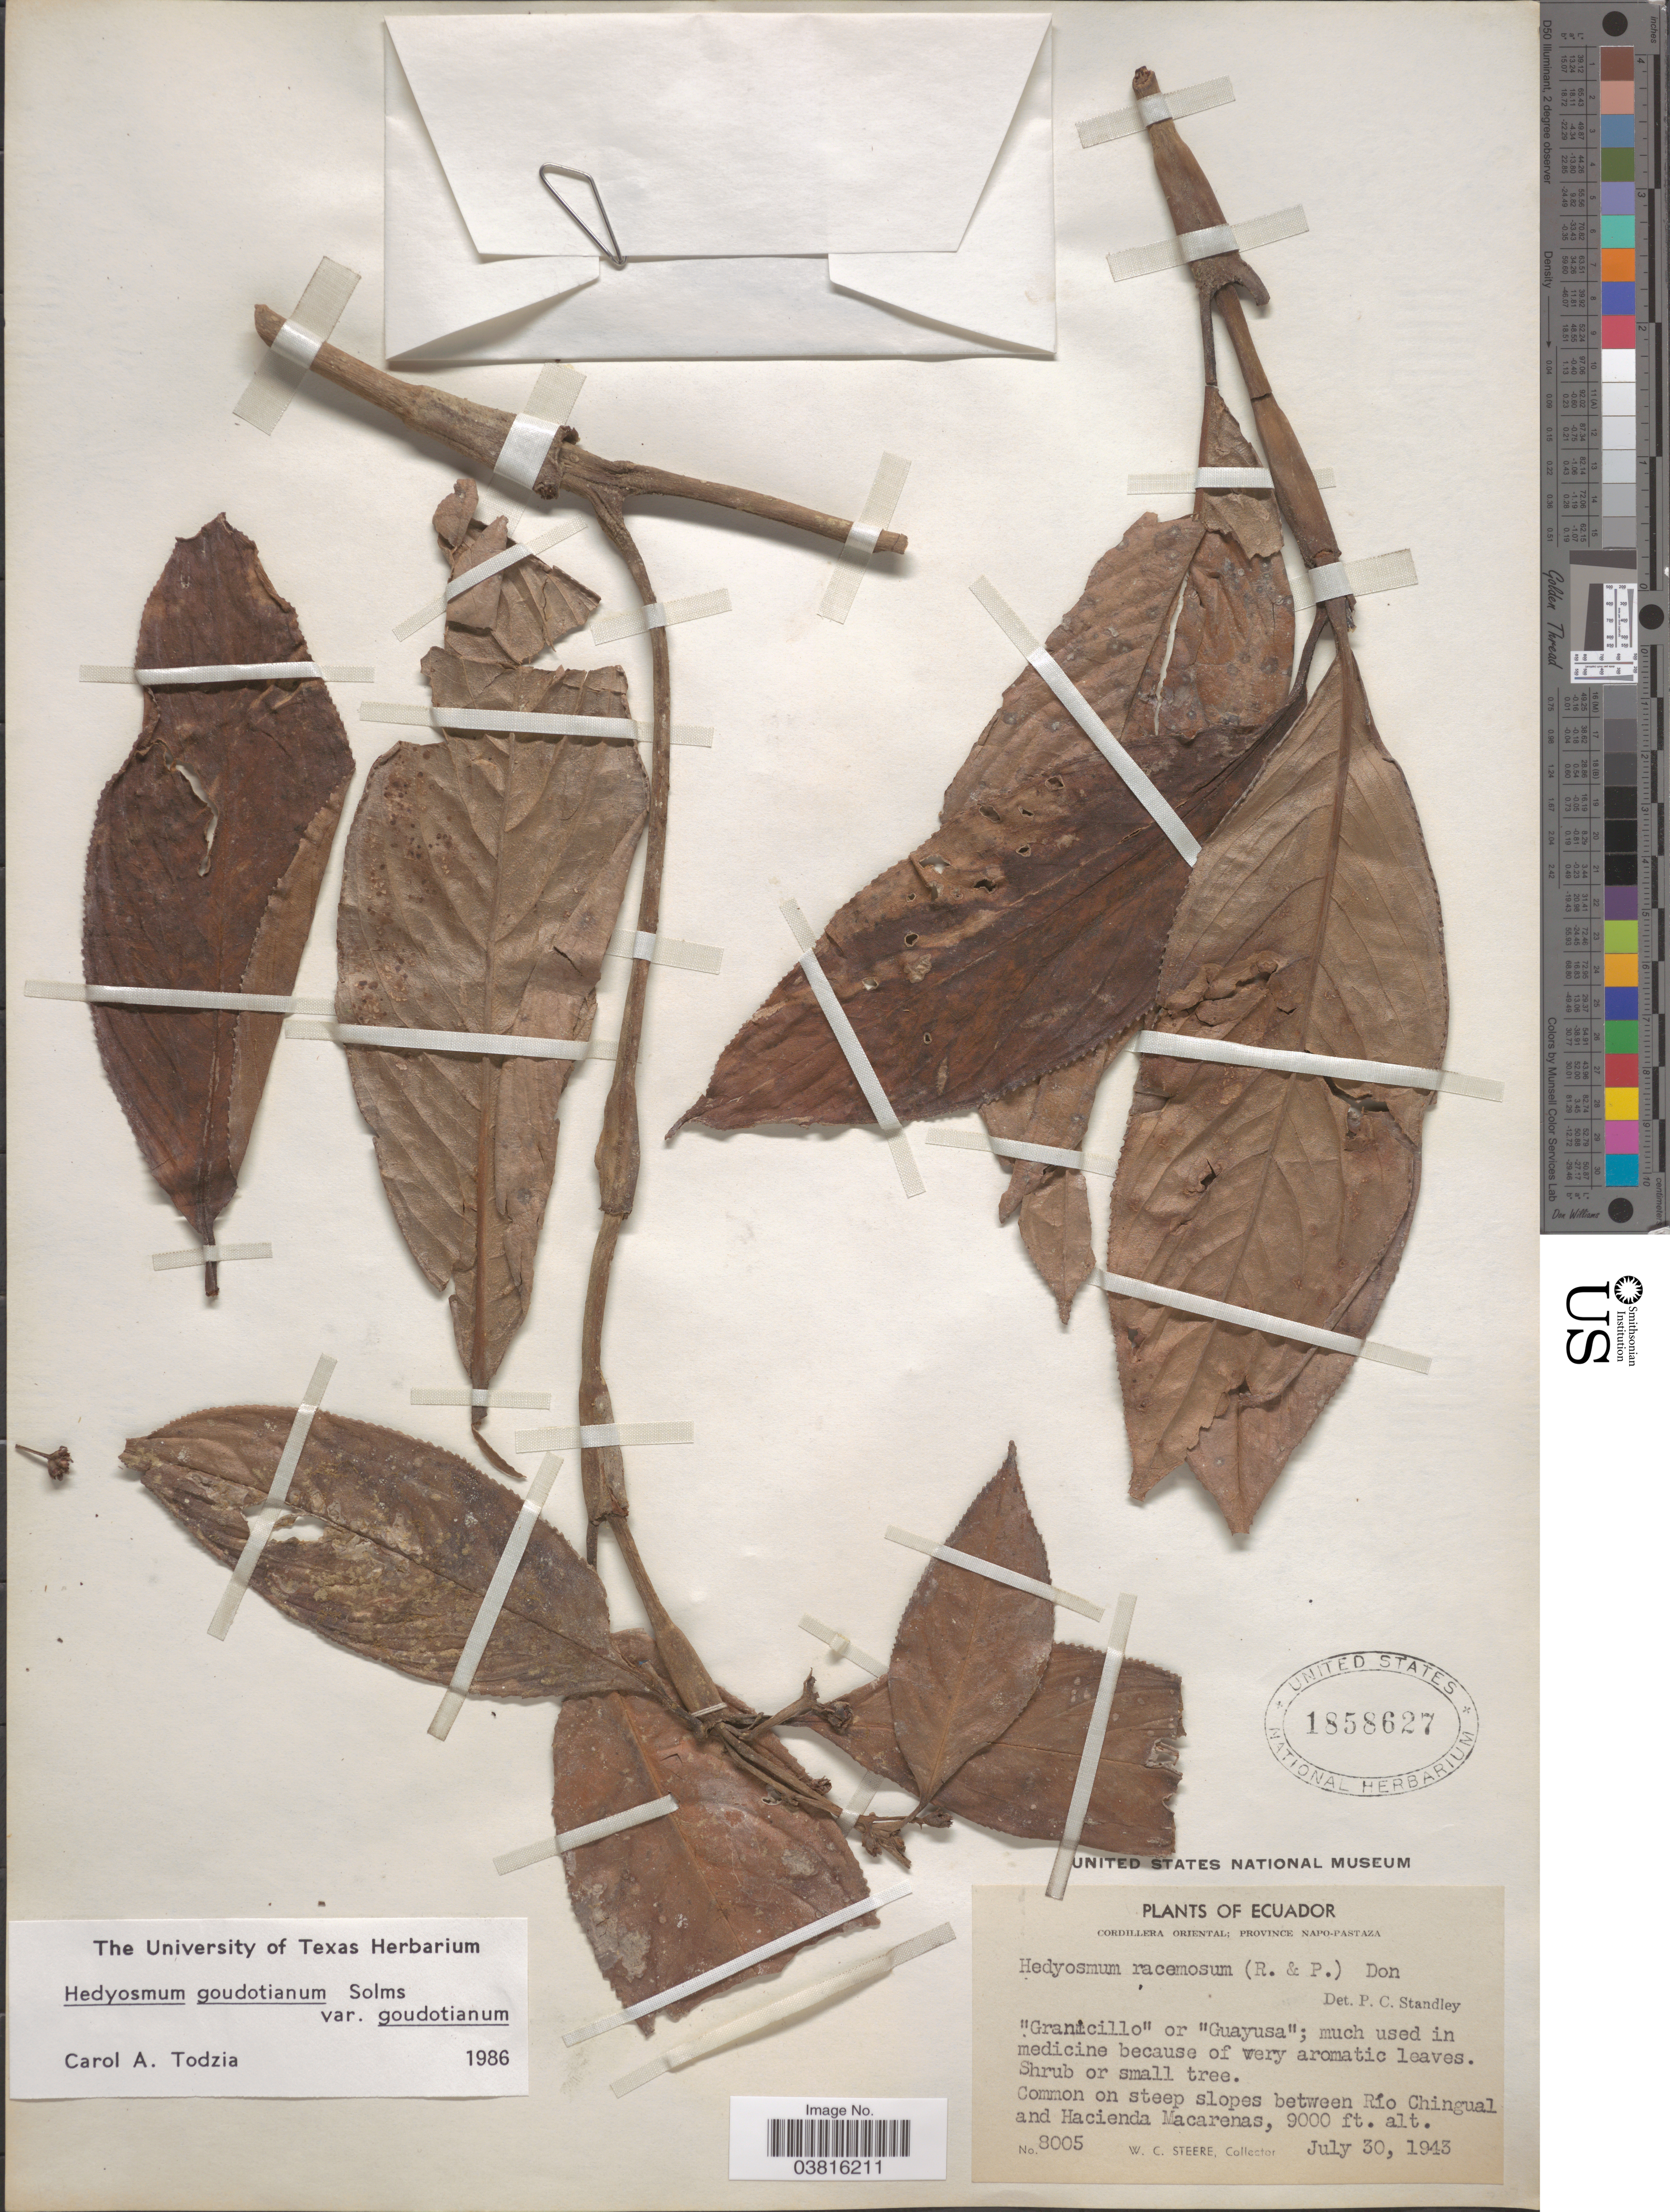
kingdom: Plantae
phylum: Tracheophyta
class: Magnoliopsida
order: Chloranthales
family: Chloranthaceae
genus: Hedyosmum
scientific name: Hedyosmum goudotianum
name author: Solms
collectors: W. C. Steere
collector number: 8005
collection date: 1943-07-30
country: Ecuador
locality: Cordillera Oriental; Province Napo-Pastaza. On steep slopes between Río Chingual and Hacienda Macarenas.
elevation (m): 2743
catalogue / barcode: US 1858627